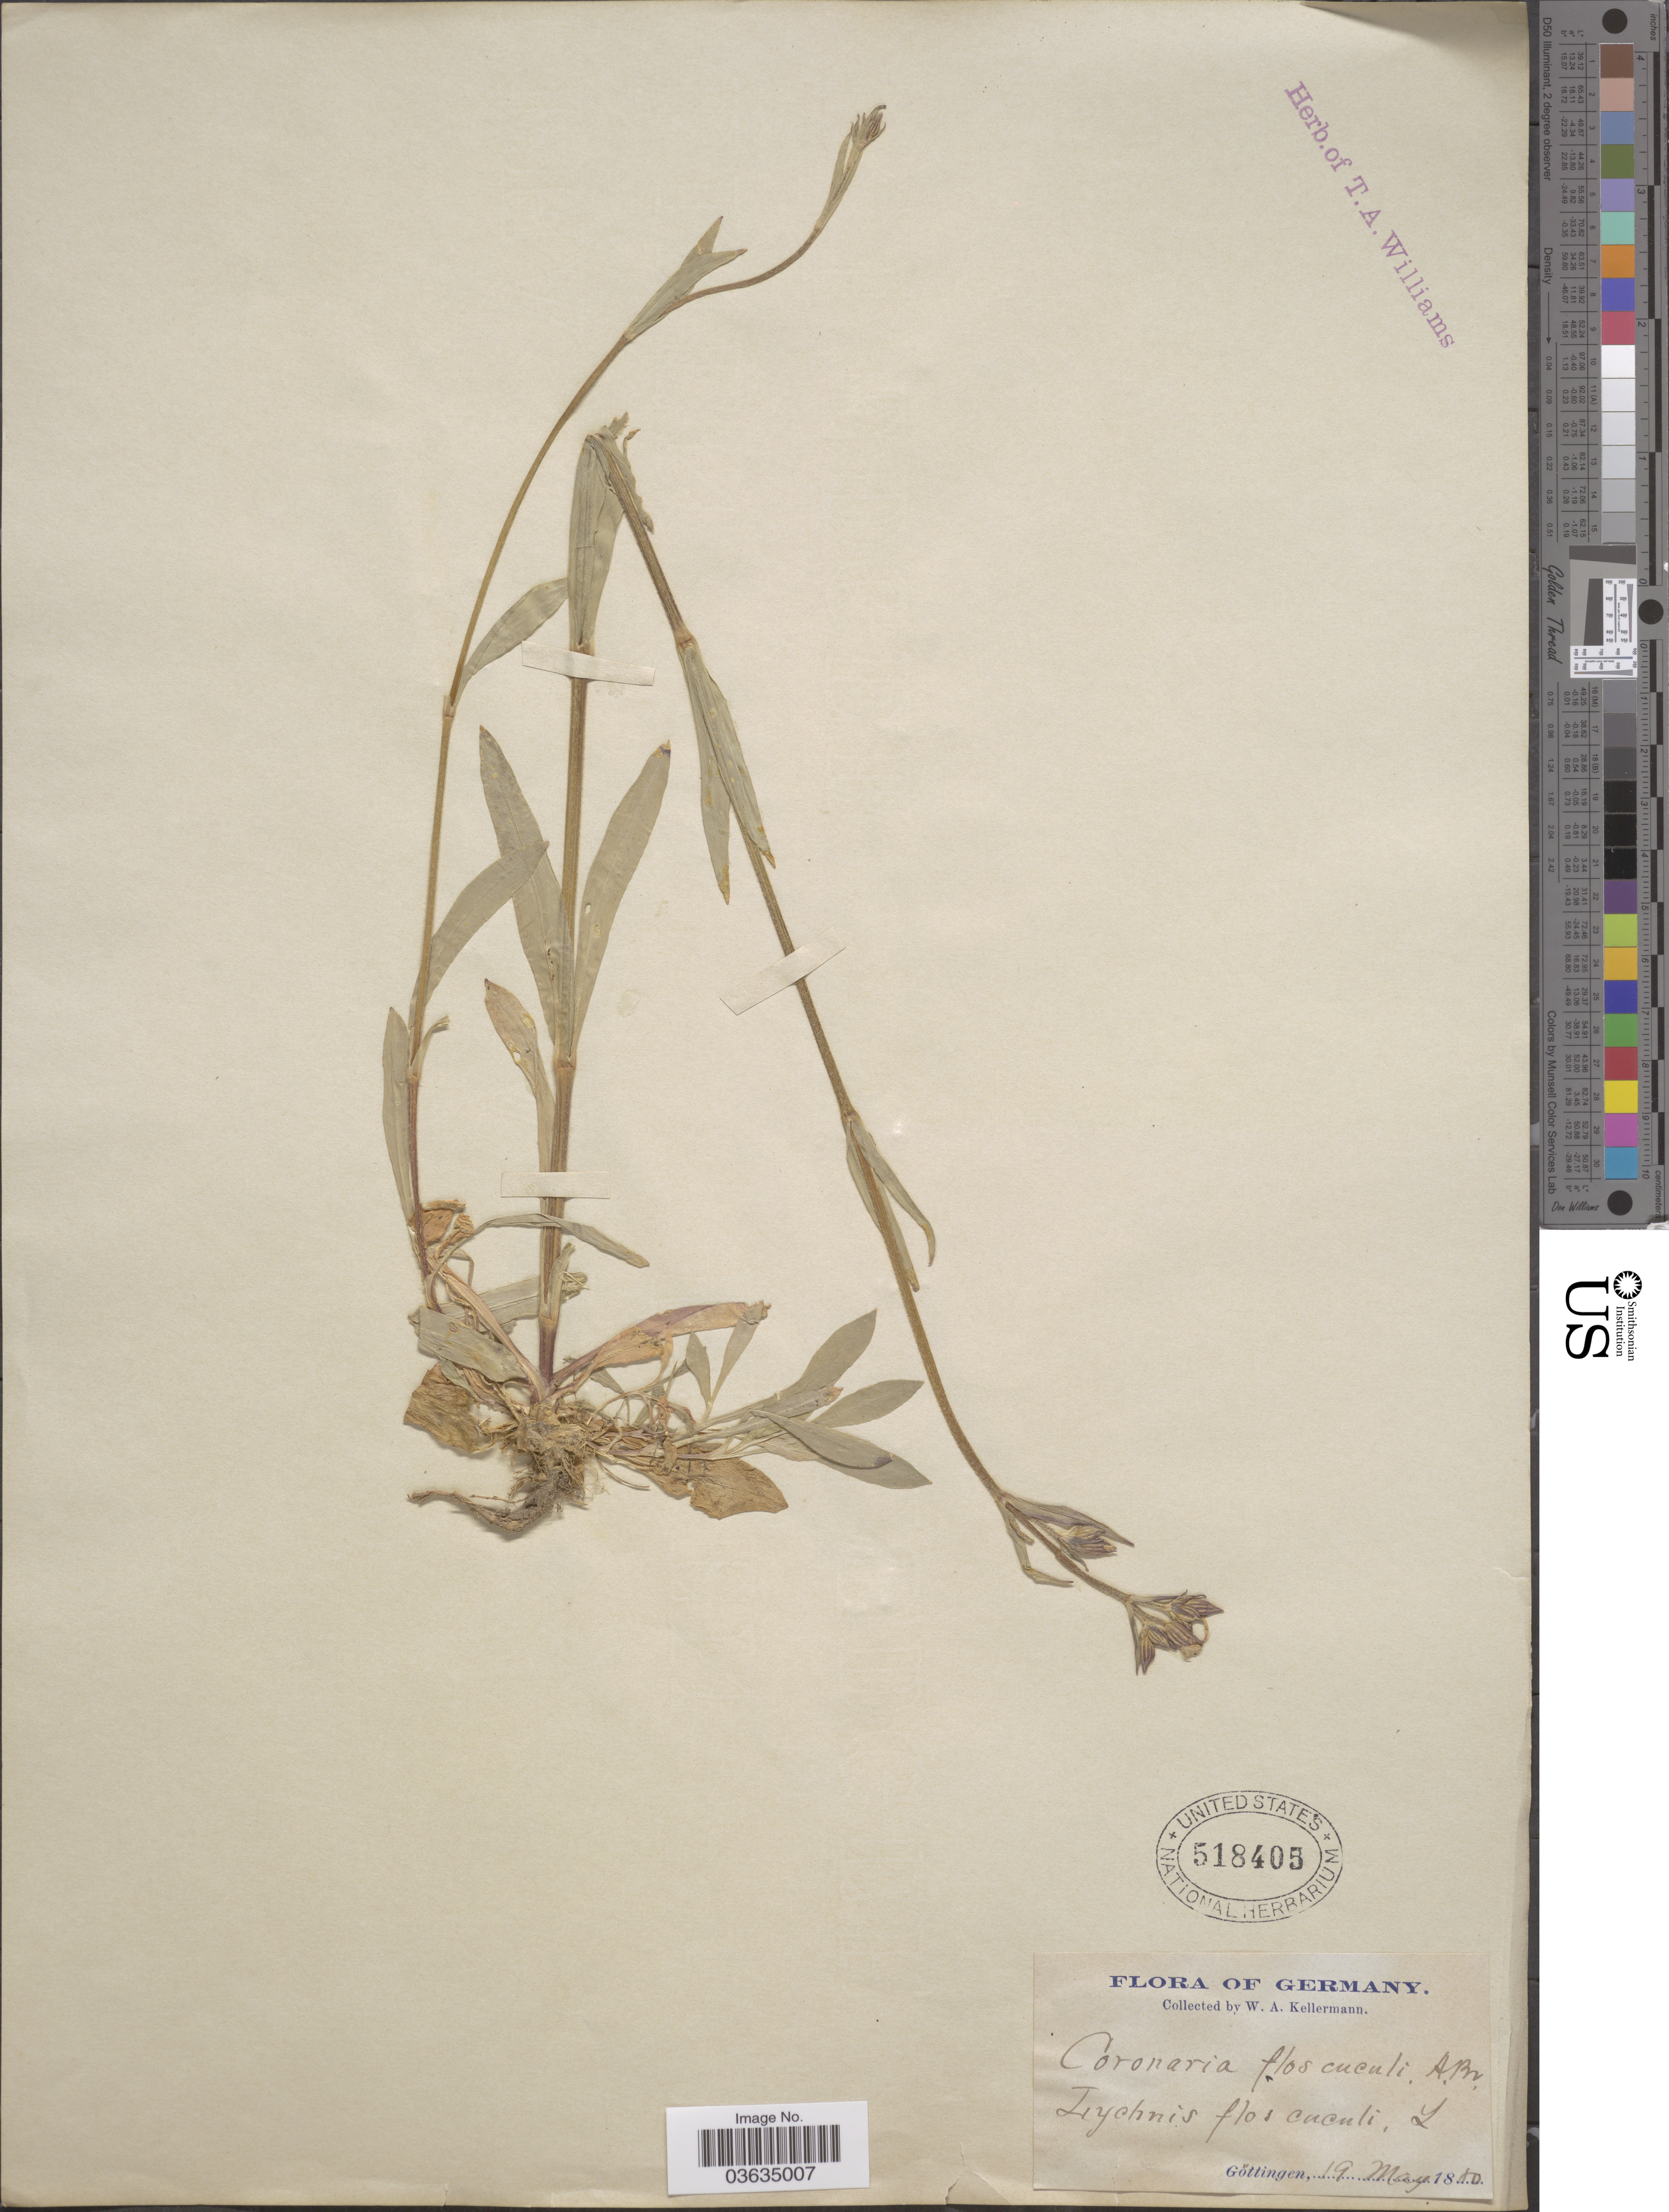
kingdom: Plantae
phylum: Tracheophyta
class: Magnoliopsida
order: Caryophyllales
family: Caryophyllaceae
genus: Silene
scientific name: Silene flos-cuculi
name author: (L.) Greuter & Burdet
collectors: W. A. Kellermann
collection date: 1880-05-19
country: Germany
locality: Lychnis flos caculi L, Göttingen.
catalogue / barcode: US 518405